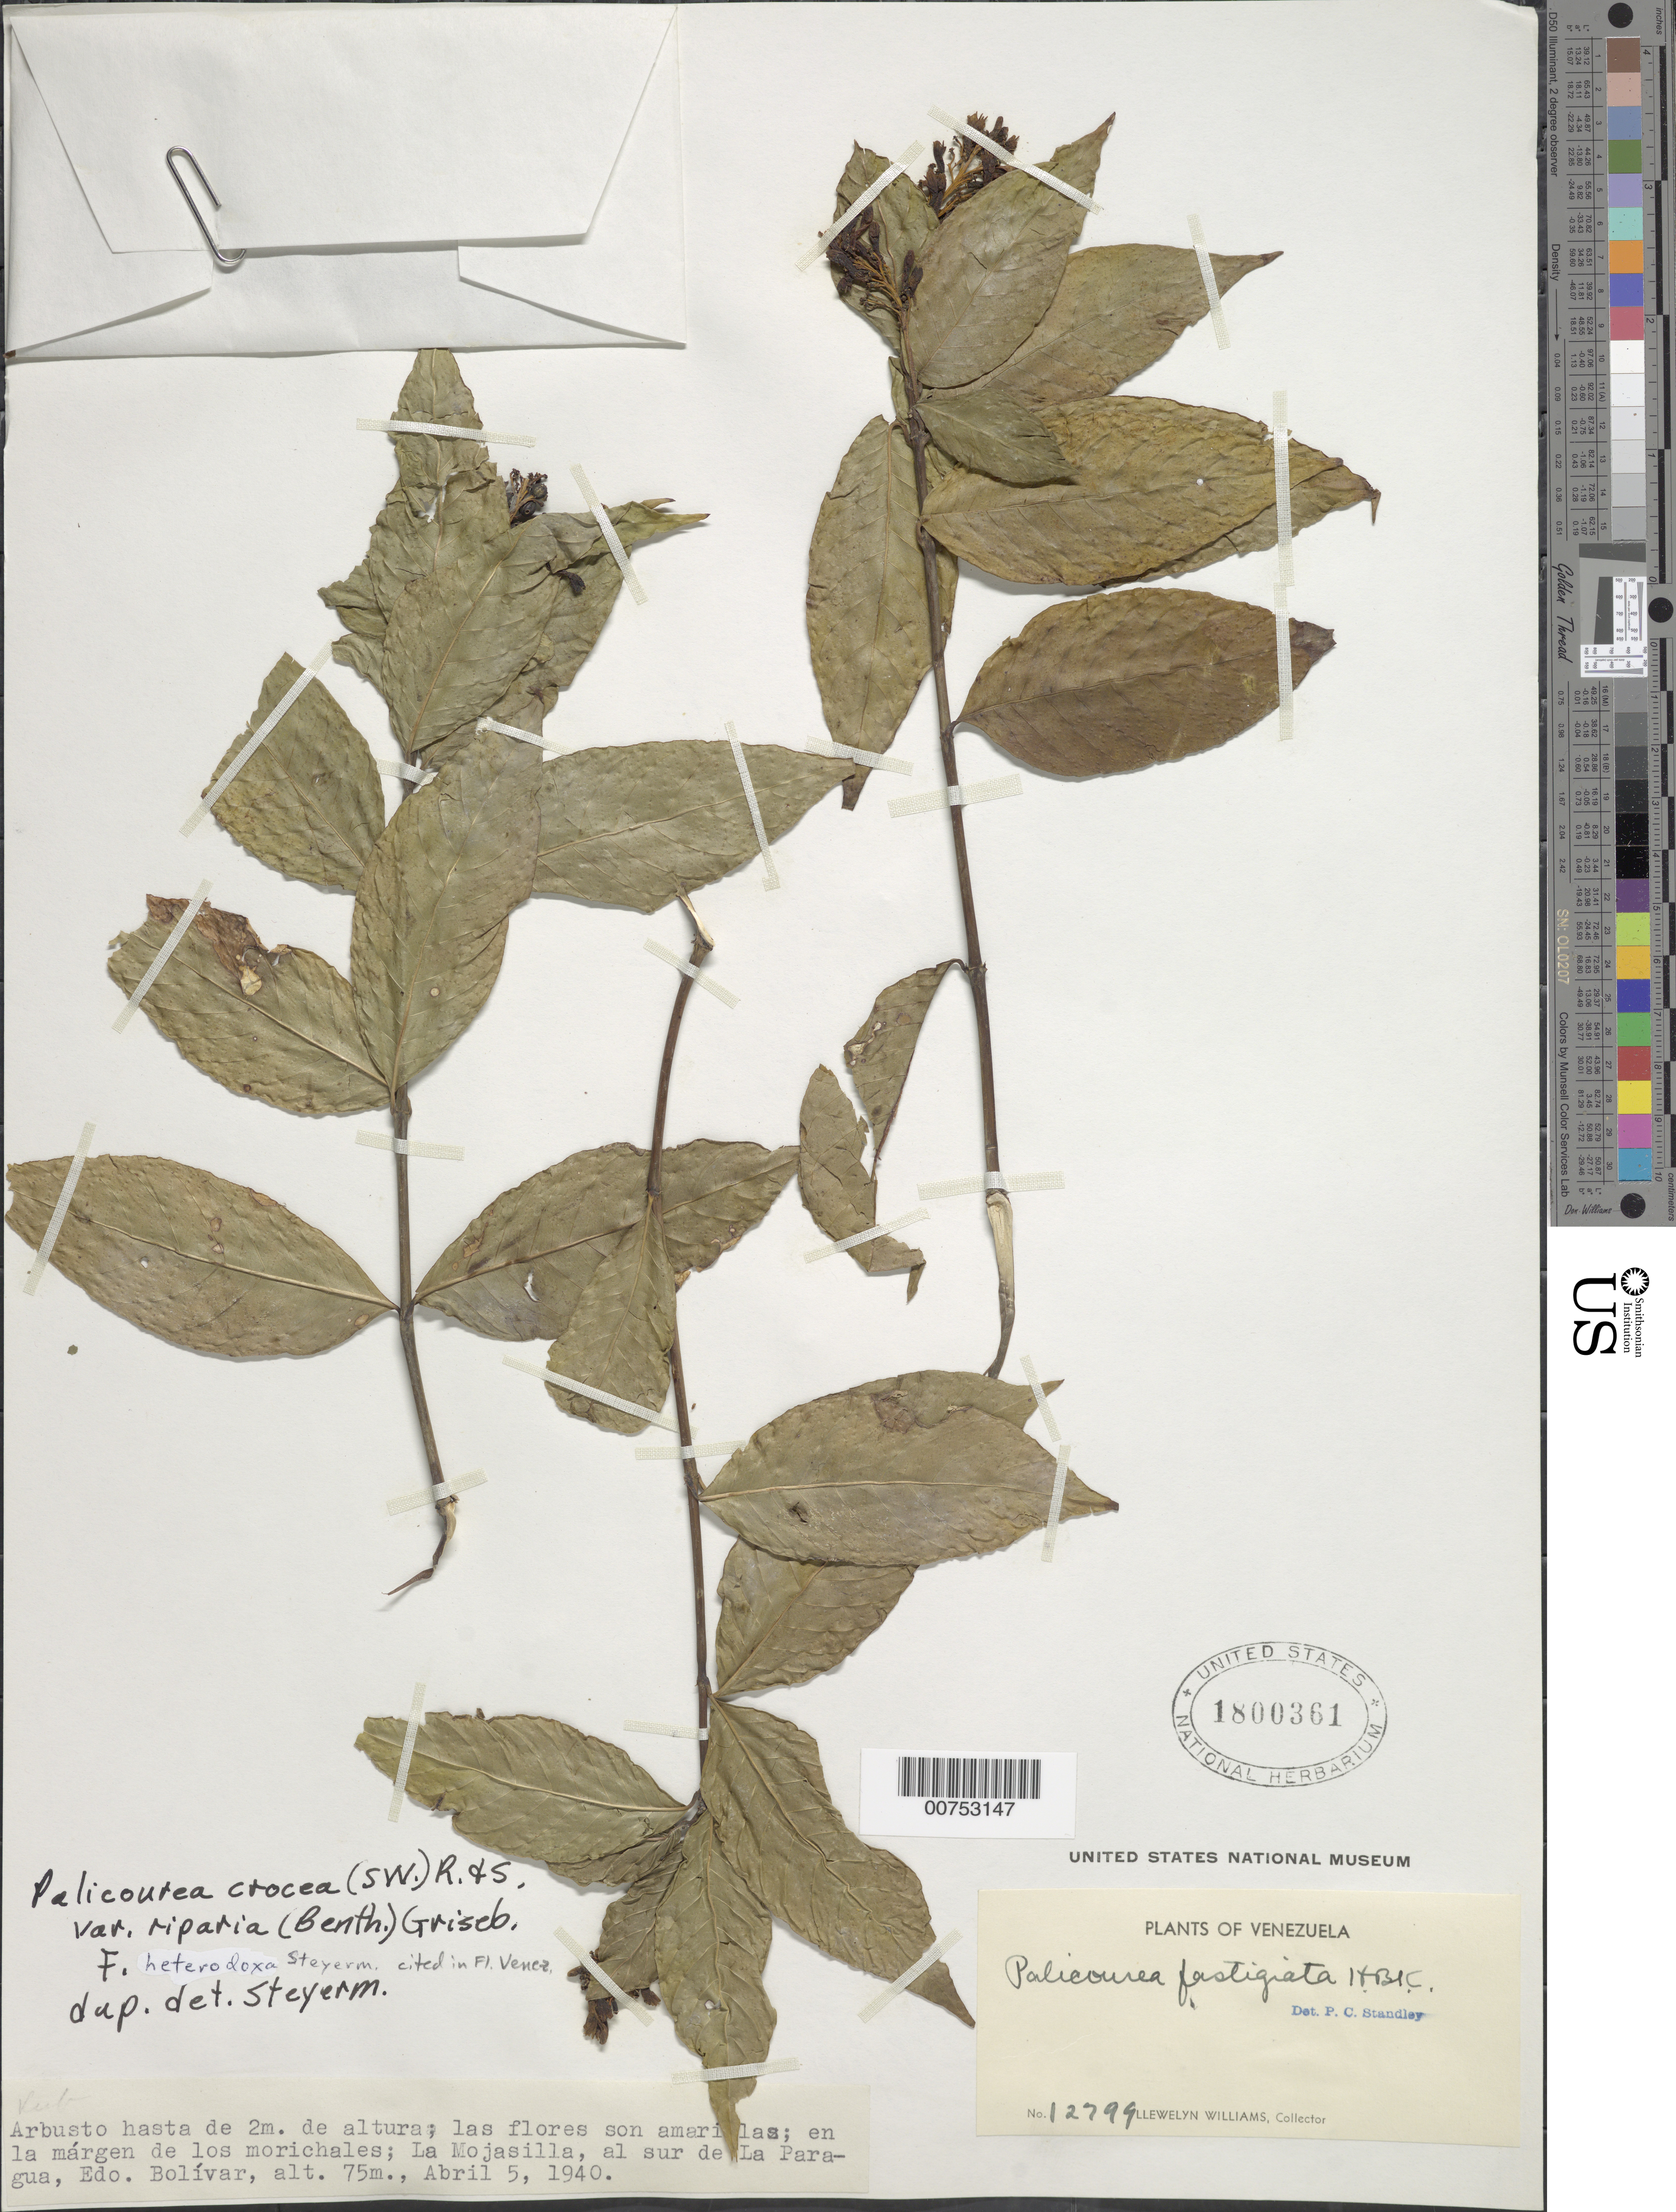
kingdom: Plantae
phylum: Tracheophyta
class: Magnoliopsida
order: Gentianales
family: Rubiaceae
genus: Palicourea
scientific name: Palicourea crocea var. riparia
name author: (Benth.) Griseb.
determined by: Steyermark, Julian A., (VEN)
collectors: Ll. Williams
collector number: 12799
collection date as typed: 5-Apr-40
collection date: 1940-04-05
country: Venezuela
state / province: Bolívar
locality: La Mojasilla, al sur de La Paragua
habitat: Margen de los morichales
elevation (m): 75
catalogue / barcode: US 1800361